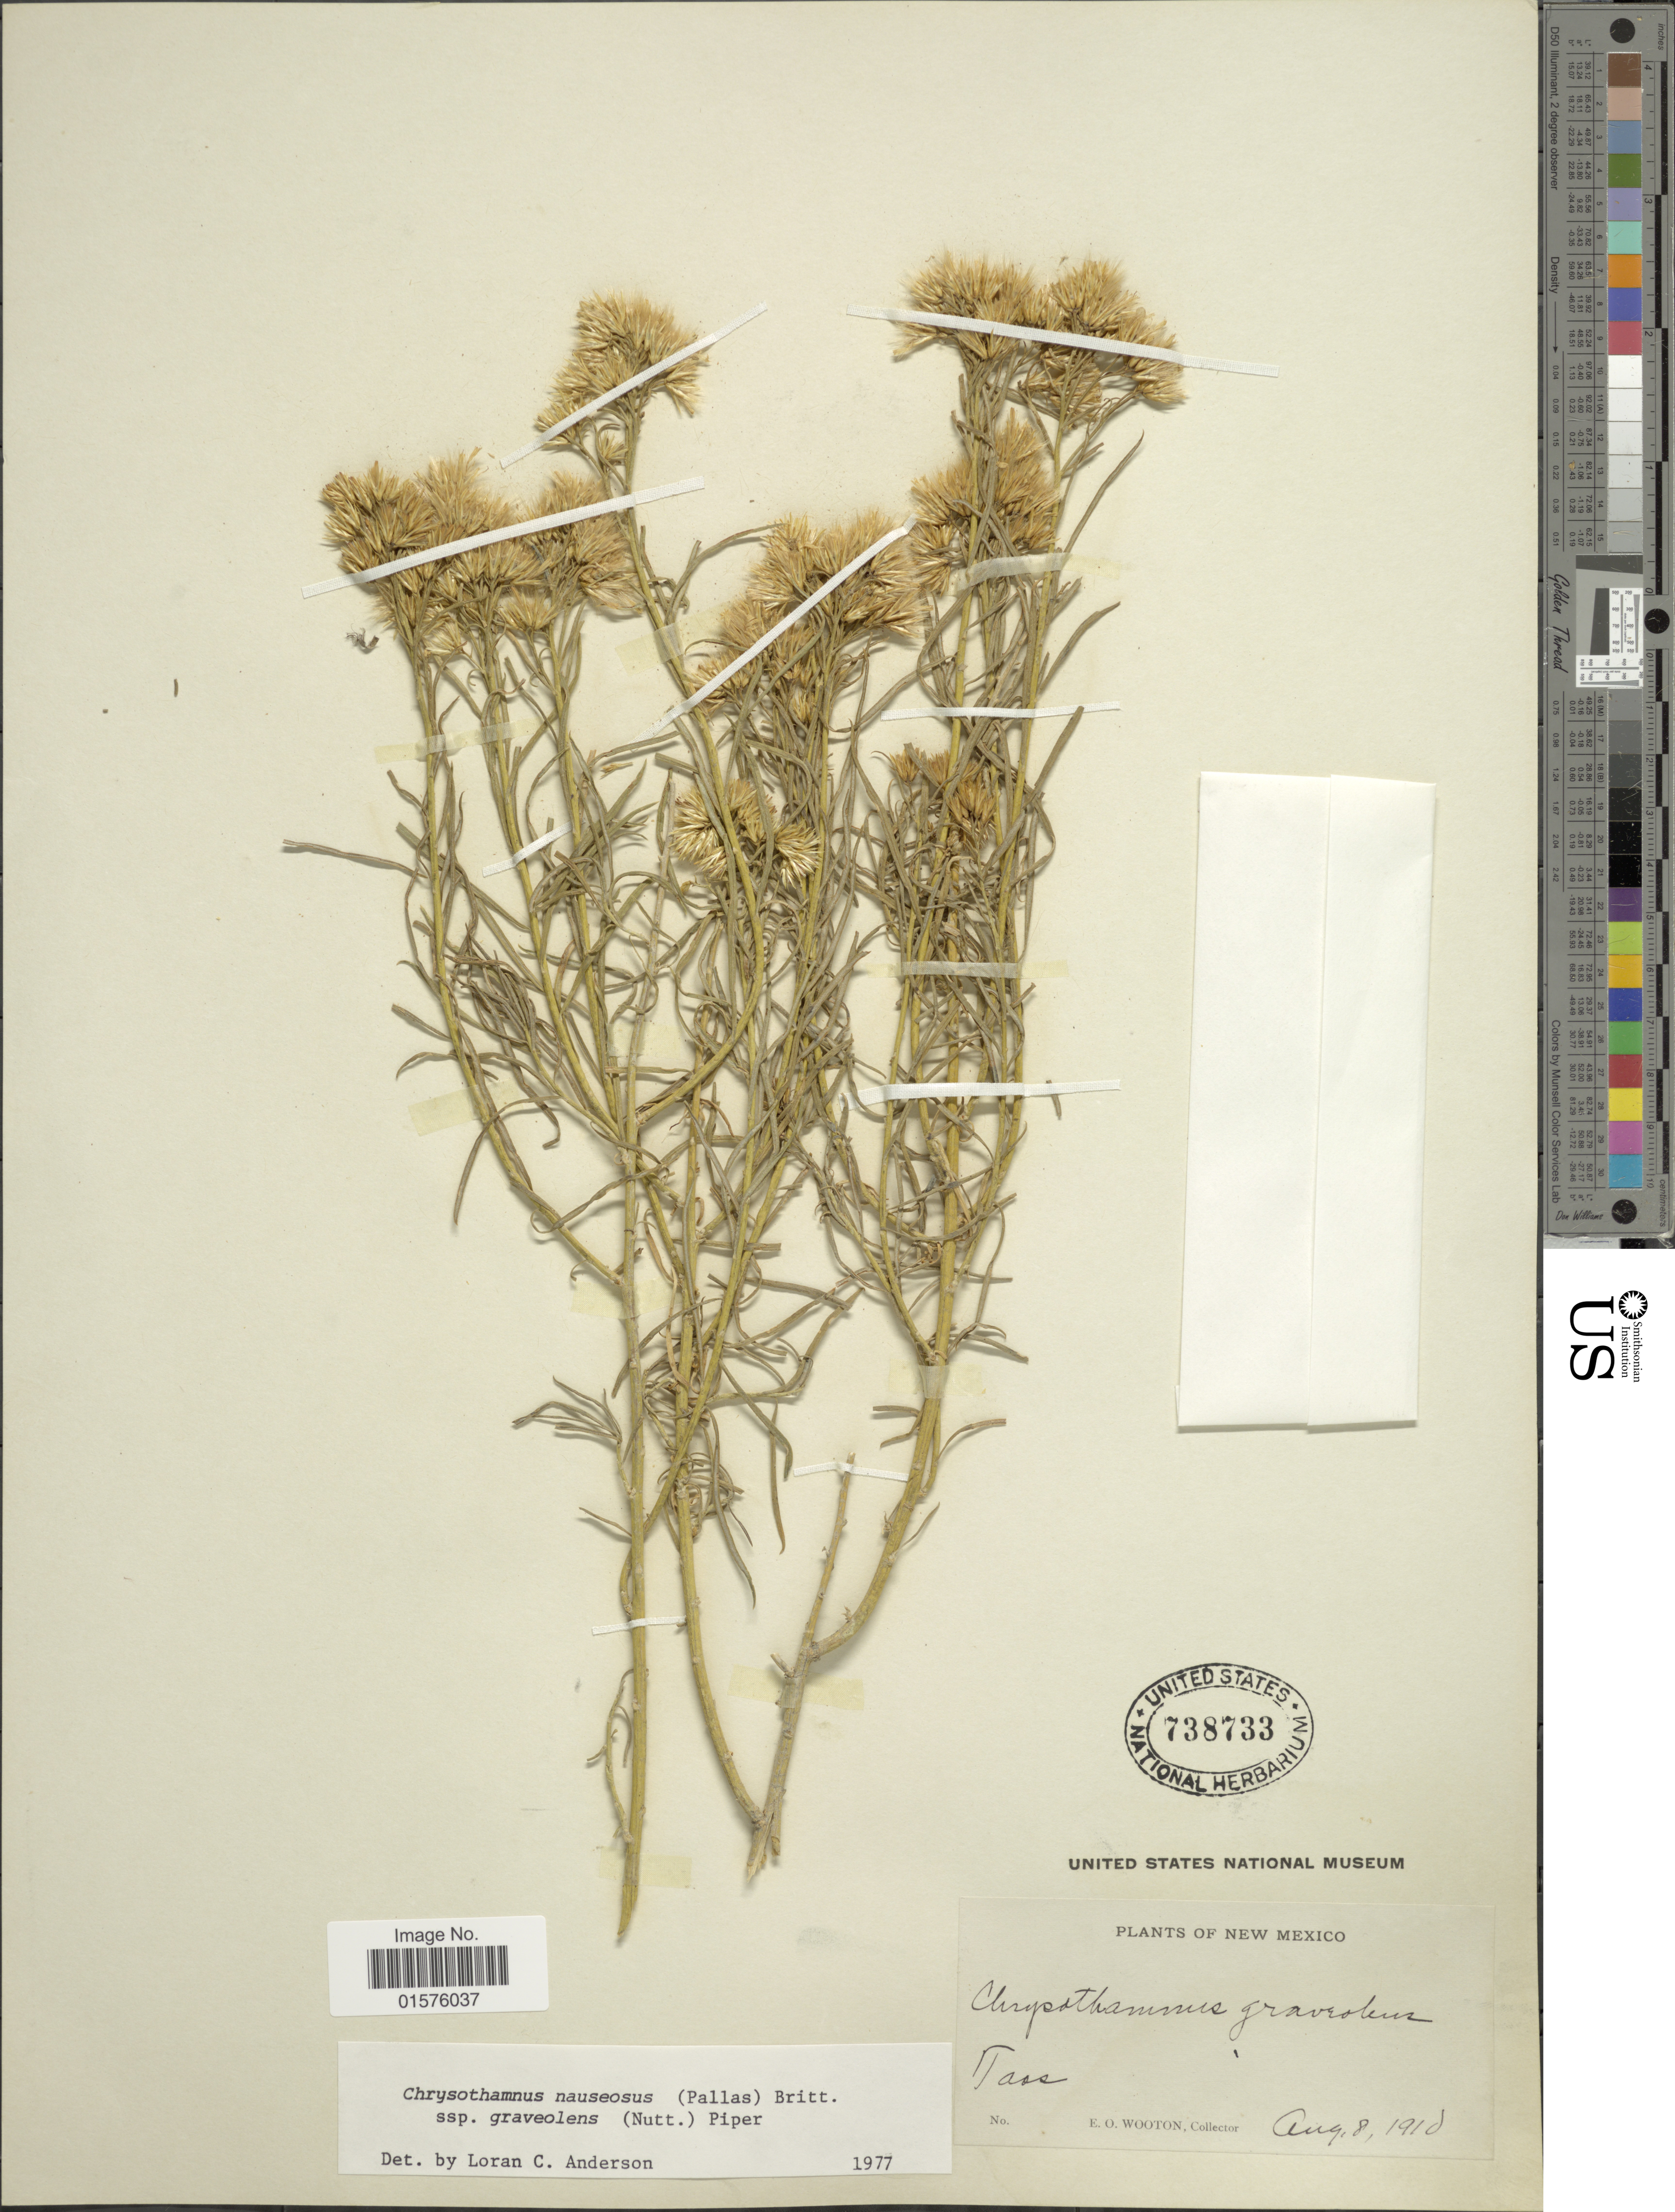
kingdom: Plantae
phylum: Tracheophyta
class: Magnoliopsida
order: Asterales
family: Asteraceae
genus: Ericameria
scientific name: Ericameria nauseosa var. graveolens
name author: (Nutt.) Reveal & Schuyler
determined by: Urbatsch, Lowell E., Curator (LSU), Louisiana State University (UNITED STATES)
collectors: E. O. Wooton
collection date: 1918-08-08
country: United States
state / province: New Mexico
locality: Tass.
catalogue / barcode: US 738733